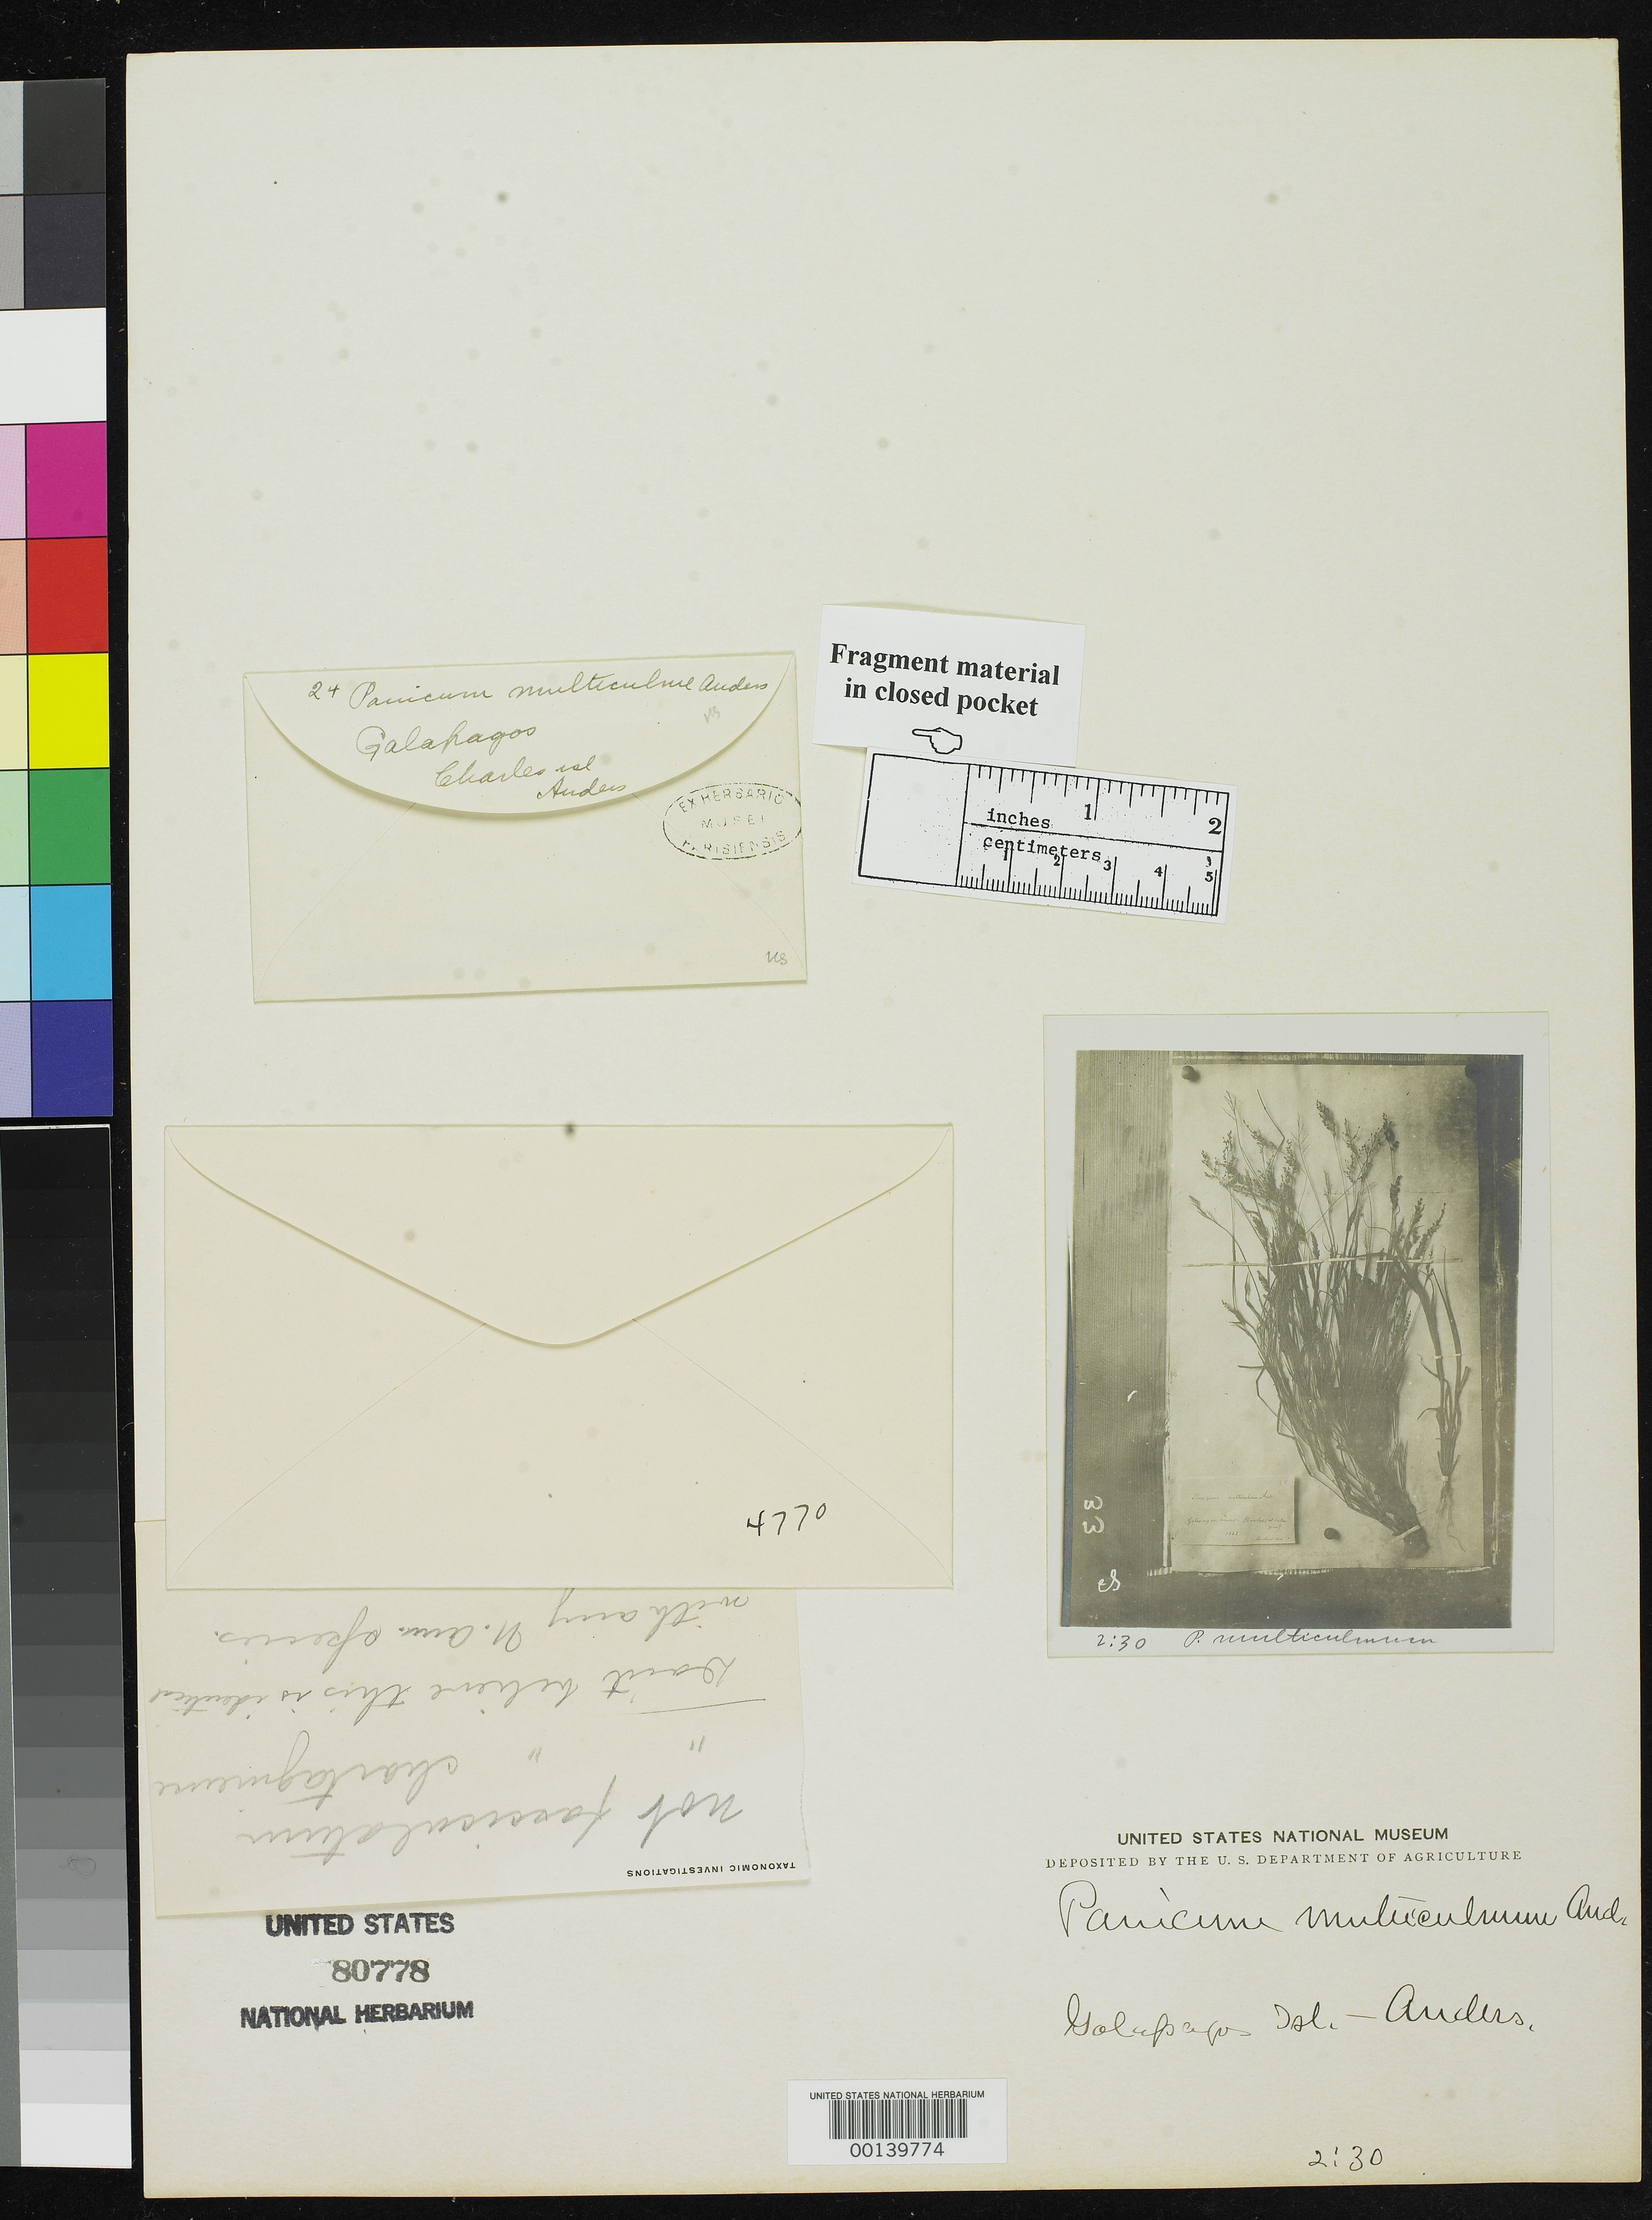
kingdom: Plantae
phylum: Tracheophyta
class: Liliopsida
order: Poales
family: Poaceae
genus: Panicum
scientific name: Panicum multiculmum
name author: Andersson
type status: Type Fragment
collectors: N. J. Andersson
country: Ecuador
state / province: Colón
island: Floreana [Charles, Santa Maria]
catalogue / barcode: US 80778